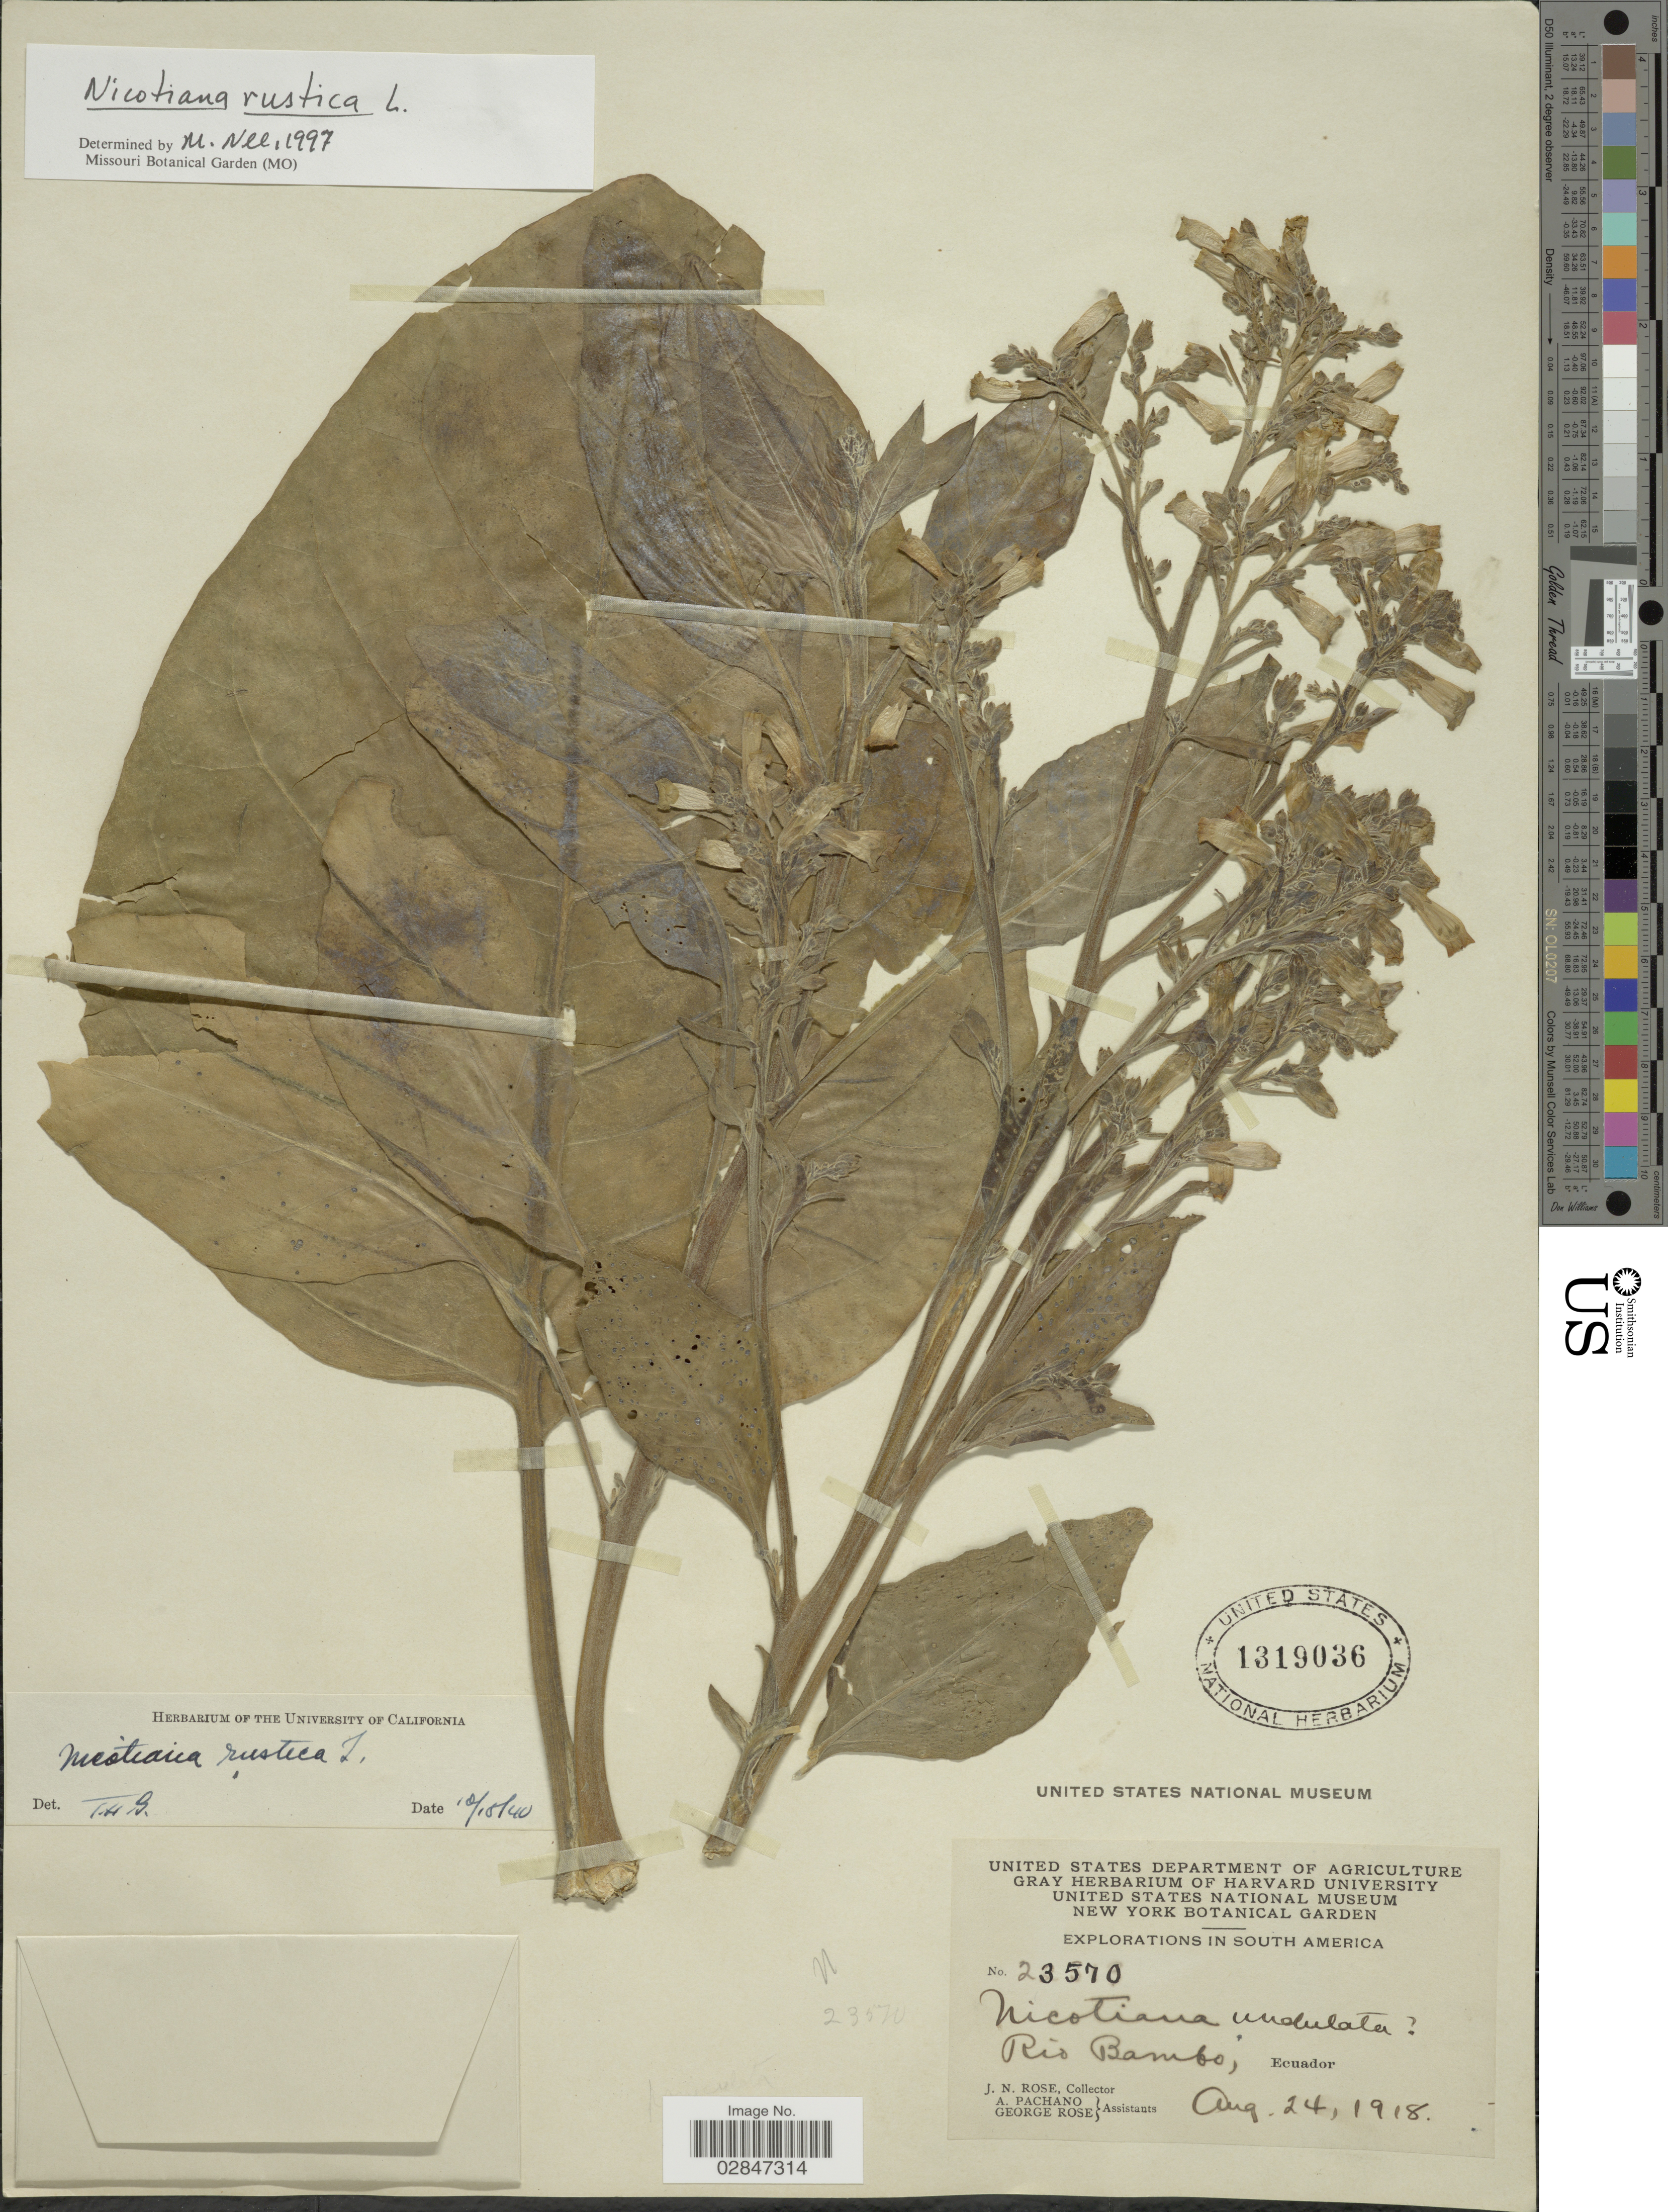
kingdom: Plantae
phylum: Tracheophyta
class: Magnoliopsida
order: Solanales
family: Solanaceae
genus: Nicotiana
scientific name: Nicotiana rustica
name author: L.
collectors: J. N. Rose, A. Pachano & G. Rose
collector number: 23570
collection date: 1918-08-24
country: Ecuador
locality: Rio Bamba, Ecuador.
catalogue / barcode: US 1319036